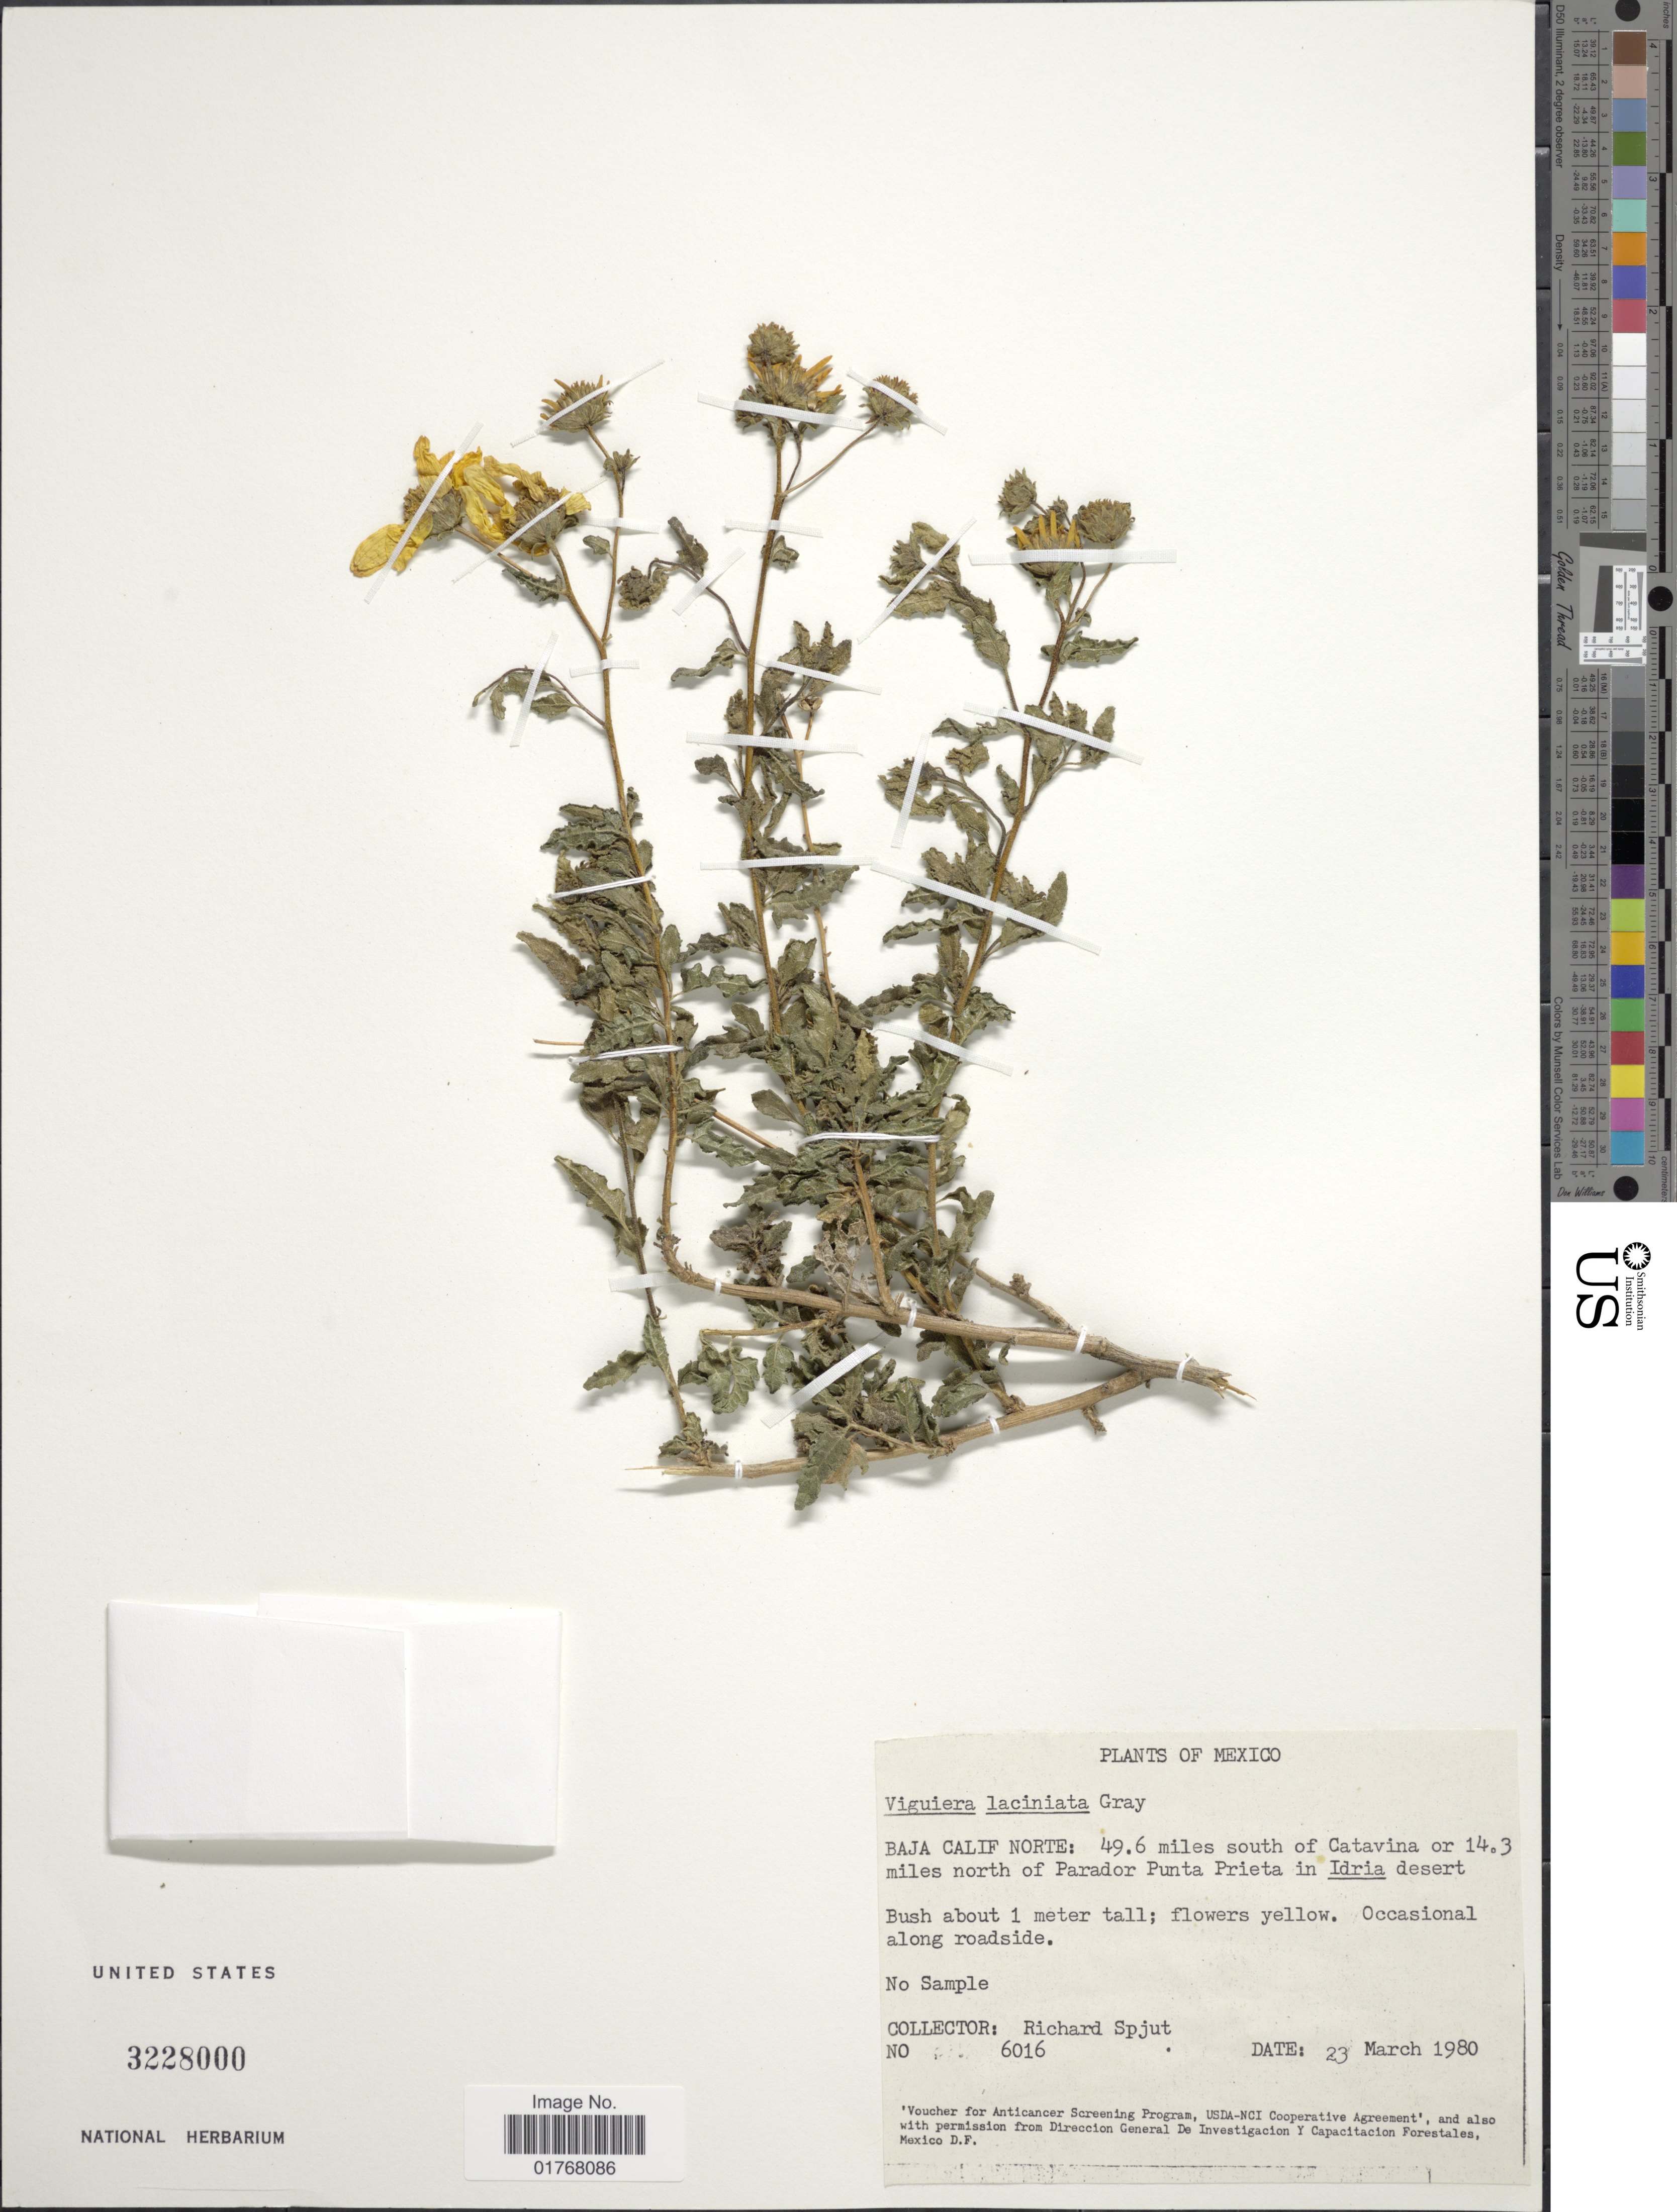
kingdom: Plantae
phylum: Tracheophyta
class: Magnoliopsida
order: Asterales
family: Asteraceae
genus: Viguiera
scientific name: Viguiera laciniata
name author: A. Gray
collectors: R. Spjut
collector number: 6016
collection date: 1980-03-23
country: Mexico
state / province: Baja California Norte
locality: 49.6 miles south of Catavina or 14.3 miles north of Parador Punta Prieta in Idria desert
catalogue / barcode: US 3228000